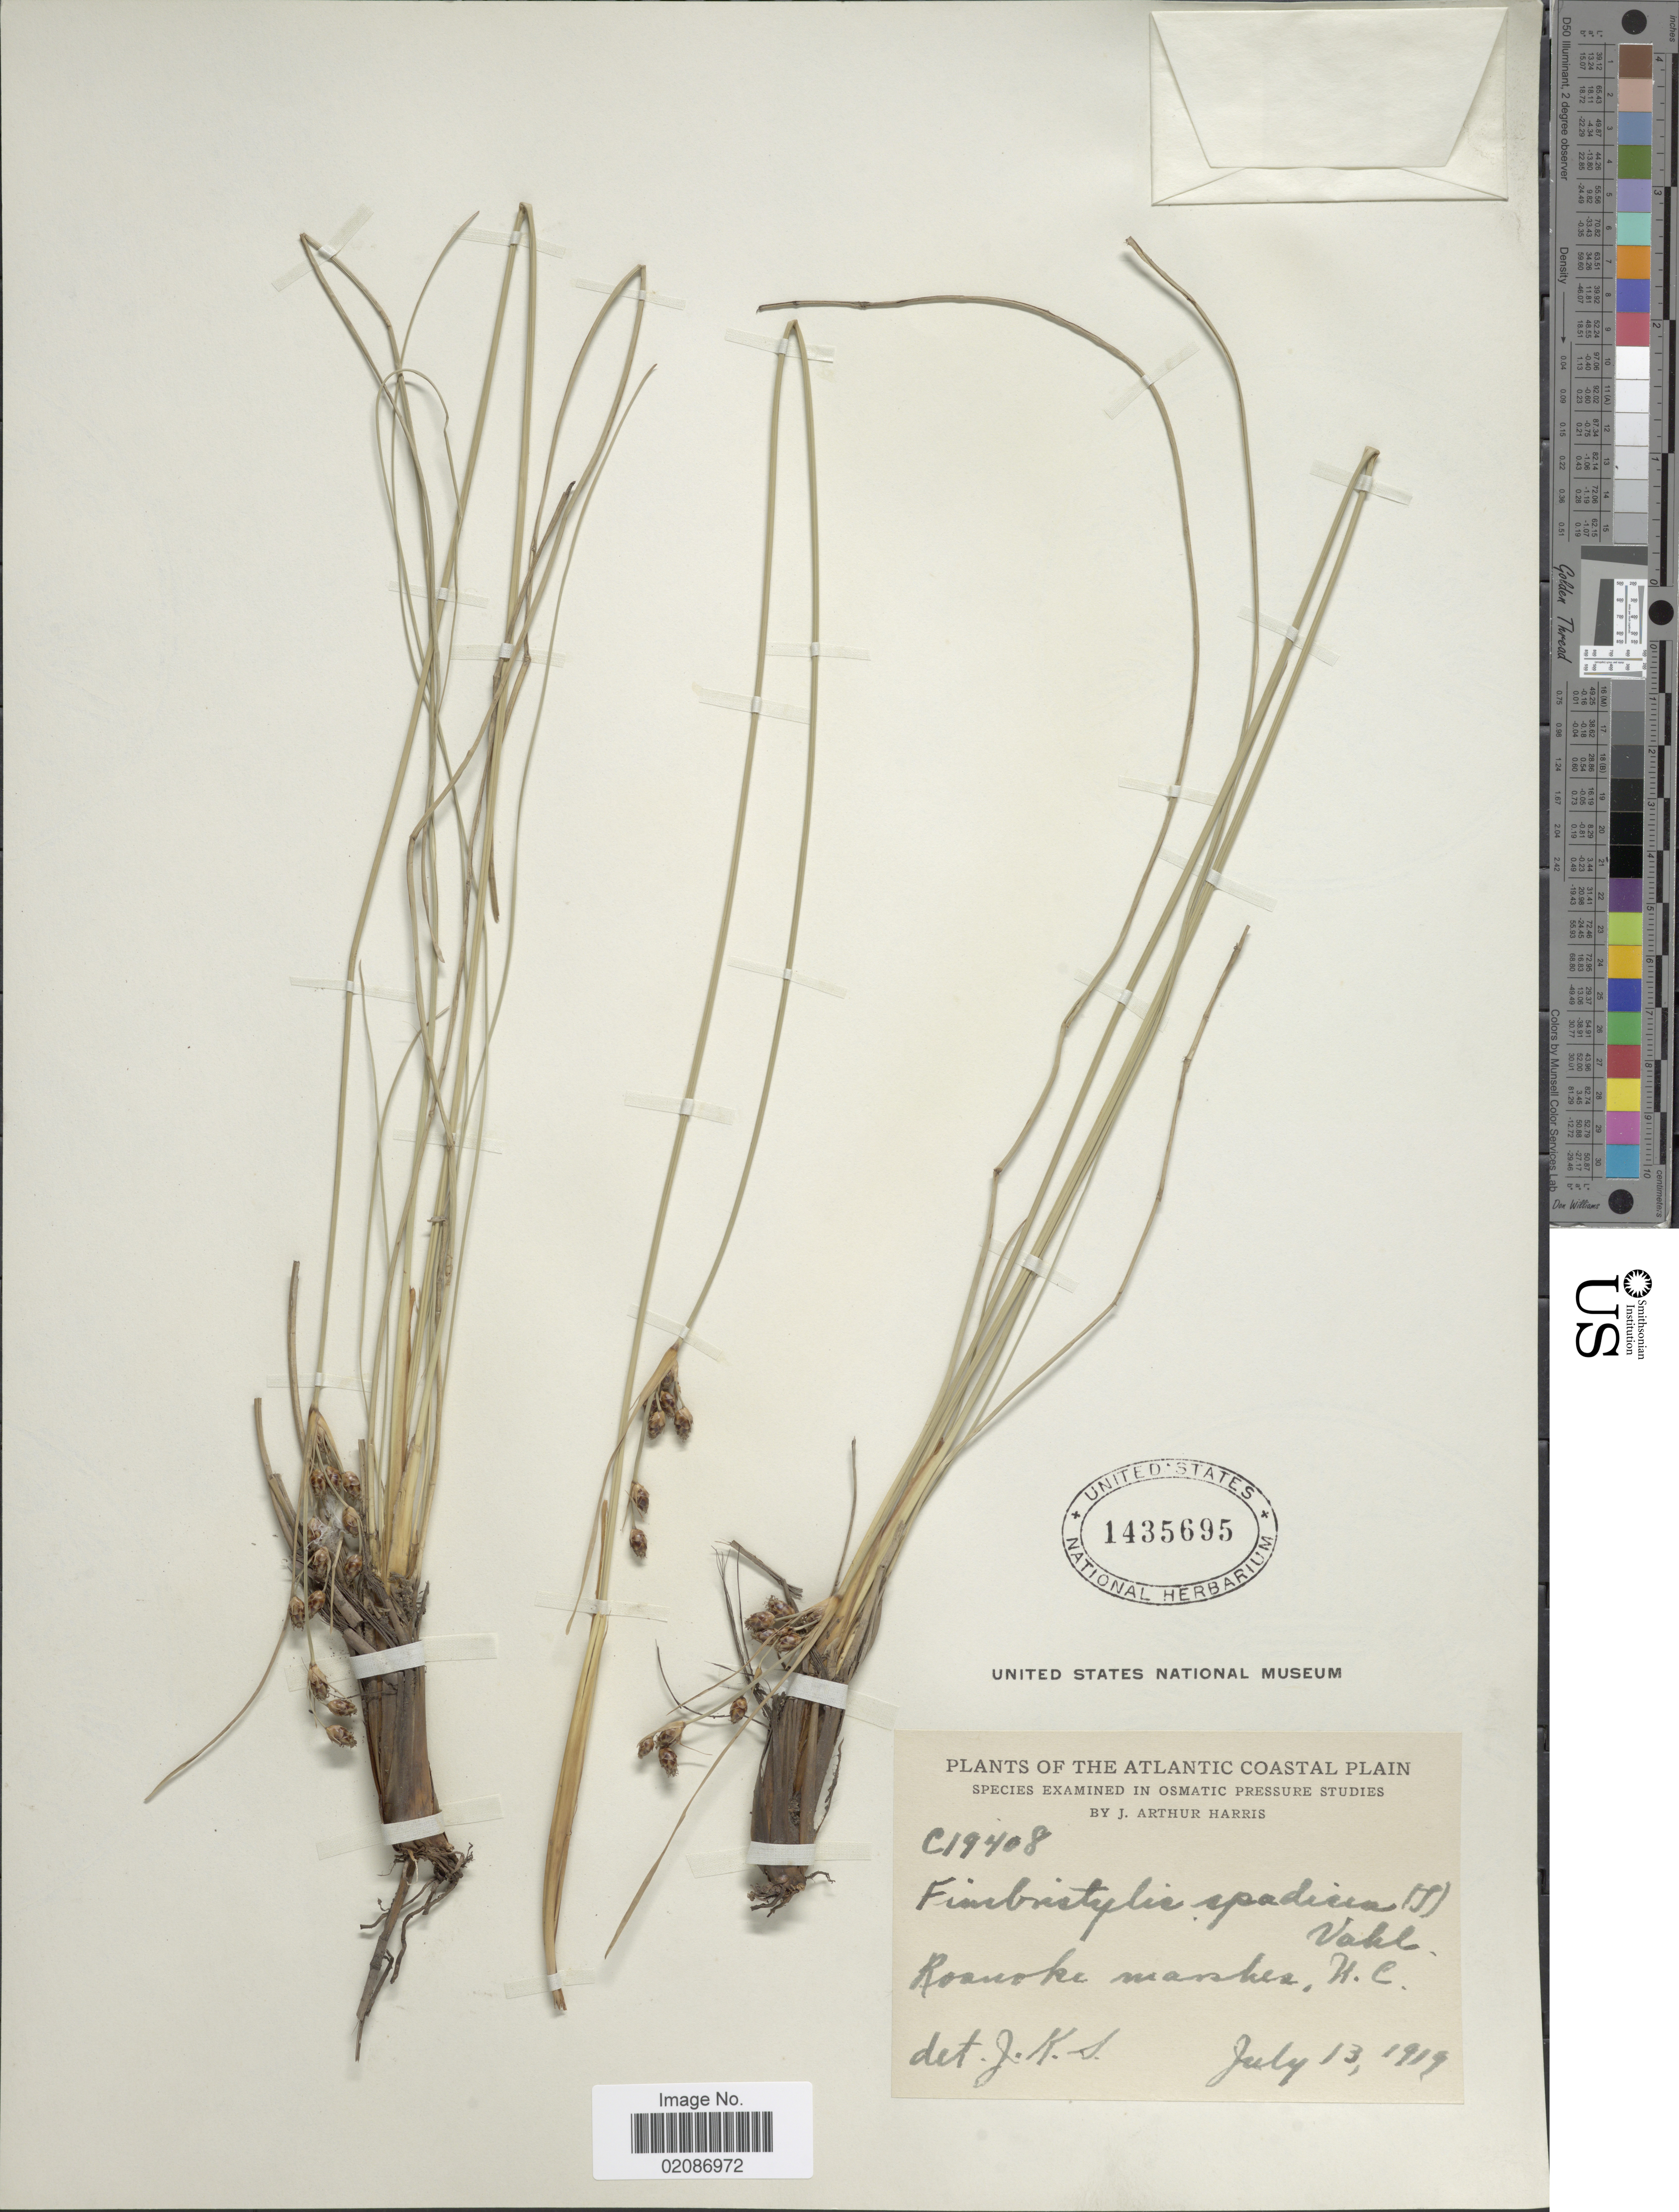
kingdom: Plantae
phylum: Tracheophyta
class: Liliopsida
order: Poales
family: Cyperaceae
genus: Fimbristylis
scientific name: Fimbristylis castanea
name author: (Michx.) Vahl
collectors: J. A. Harris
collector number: C19408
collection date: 1919-07-13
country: United States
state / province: North Carolina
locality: Atlantic Coastal Plain, Roanoke marshes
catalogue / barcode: US 1435695